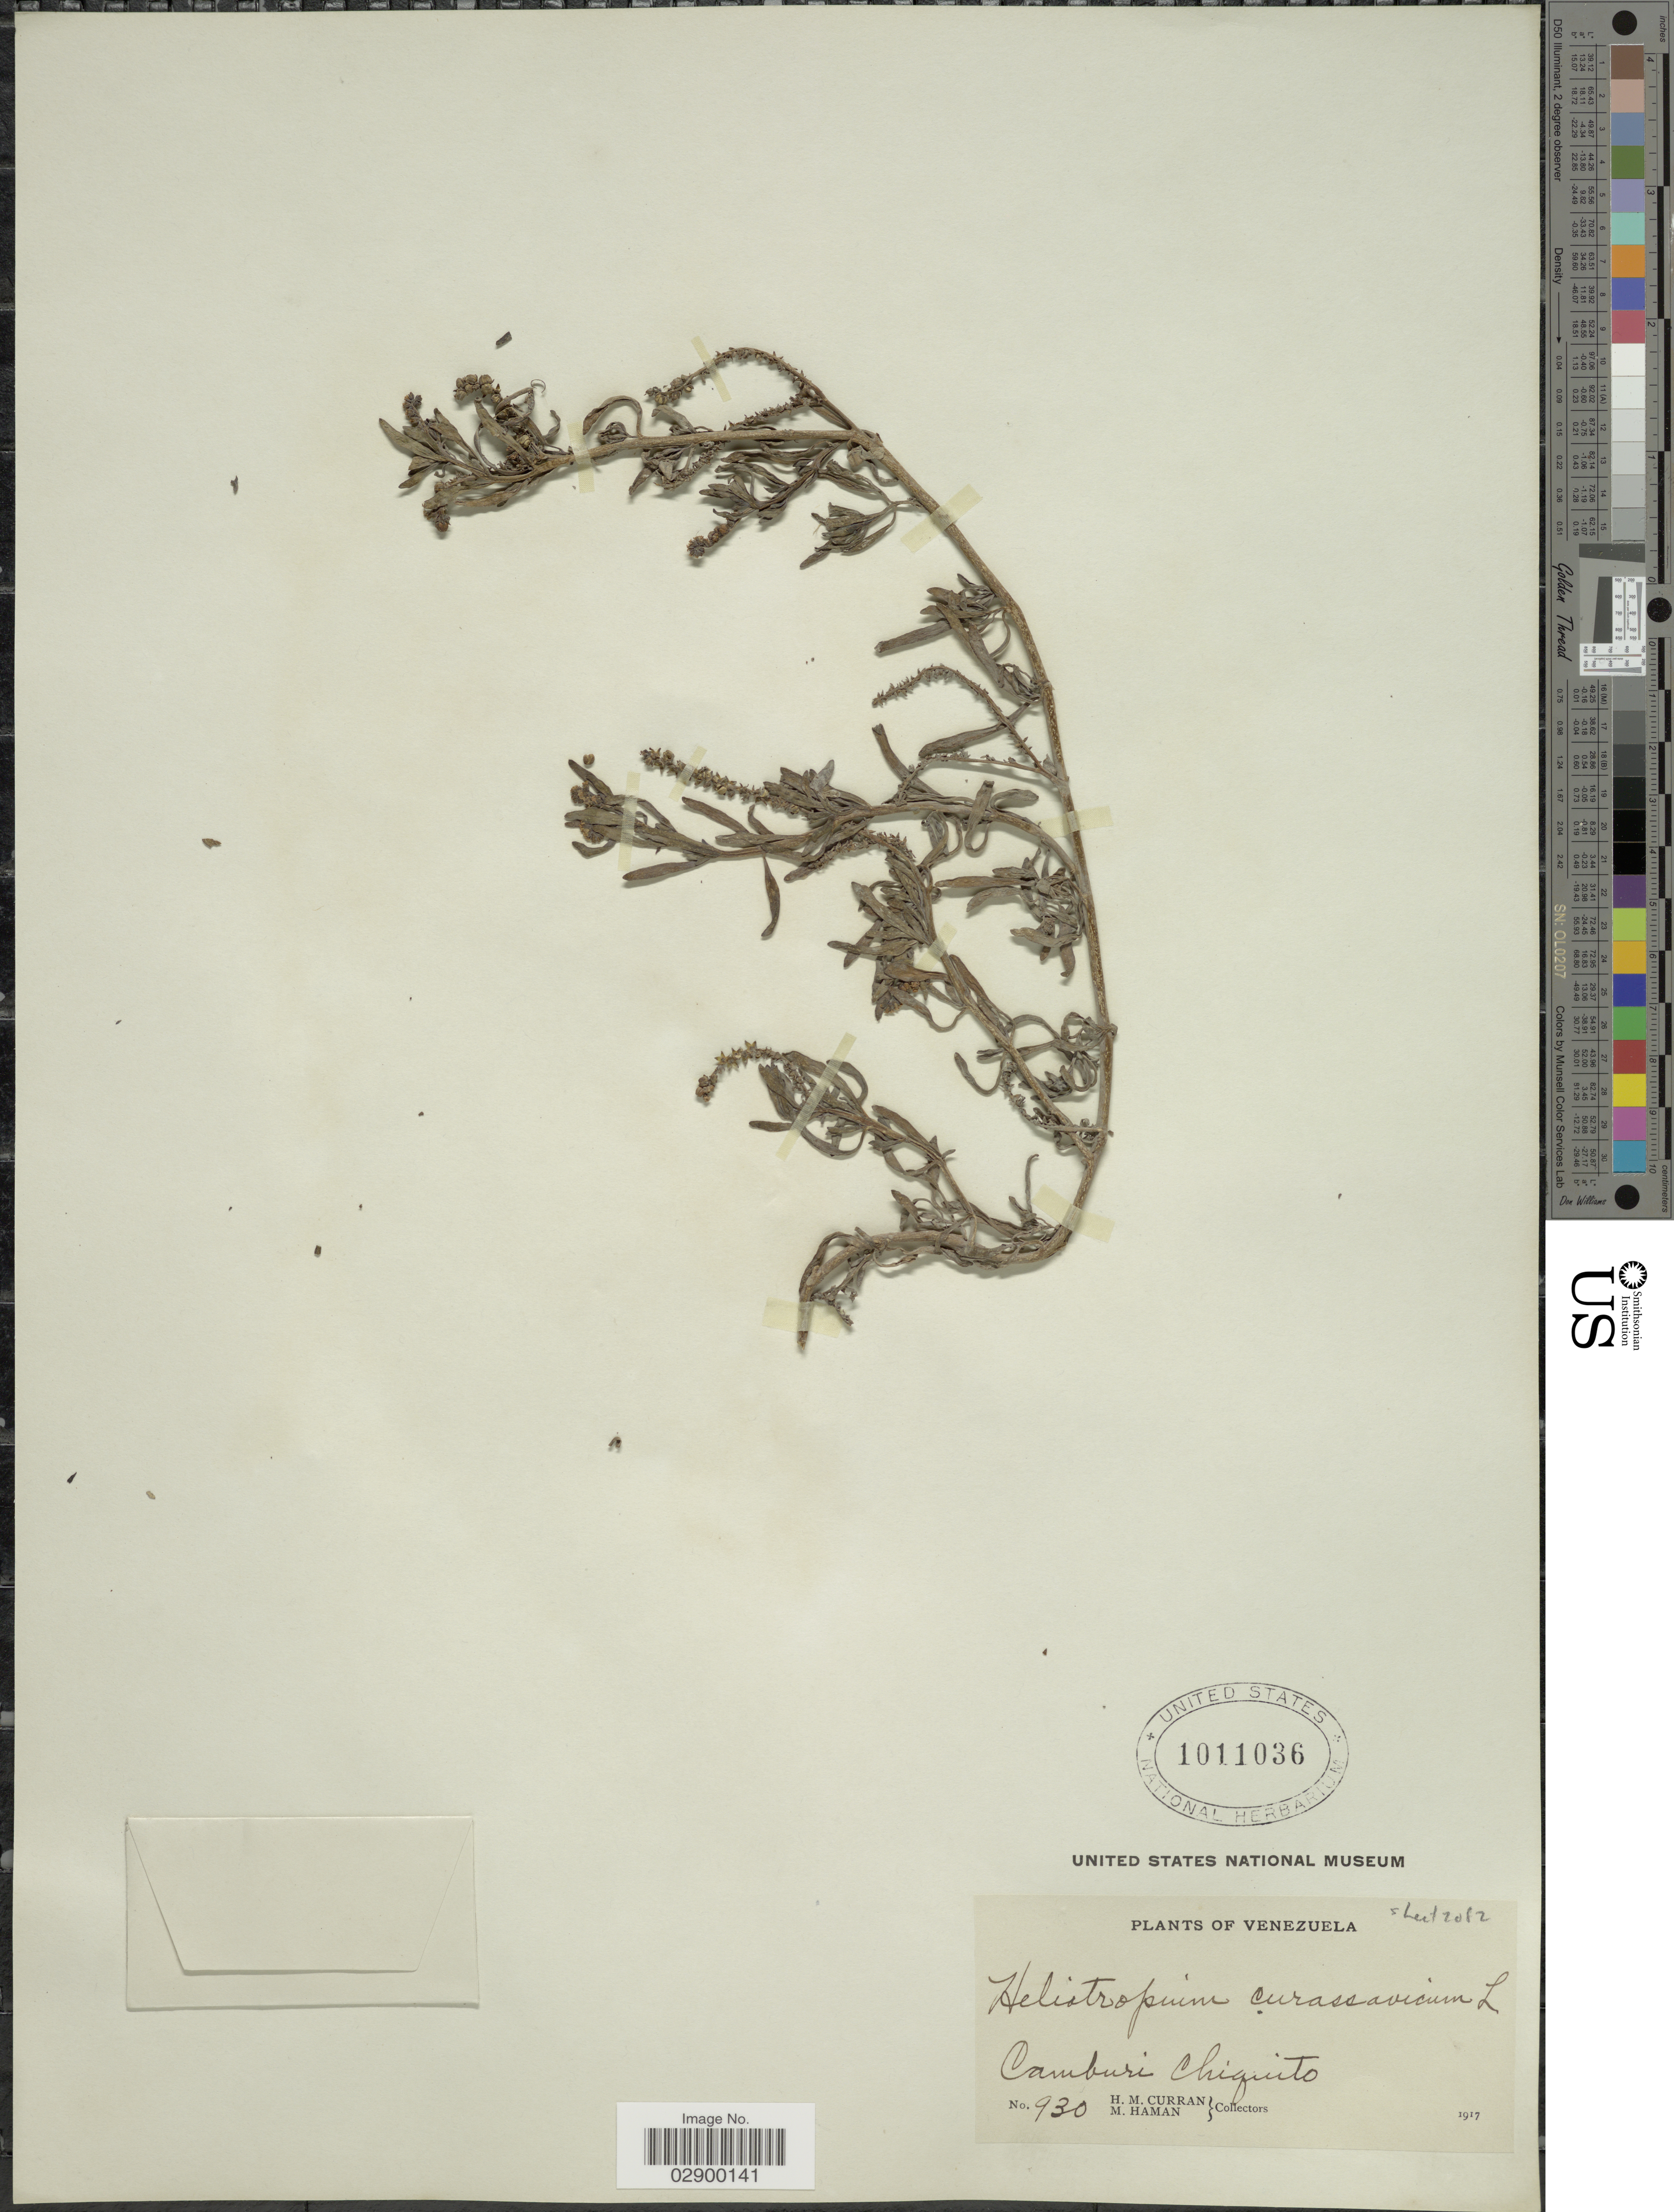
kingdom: Plantae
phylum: Tracheophyta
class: Magnoliopsida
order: Boraginales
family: Heliotropiaceae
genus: Heliotropium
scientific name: Heliotropium curassavicum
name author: L.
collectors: H. M. Curran & M. Haman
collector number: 930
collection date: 1917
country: Venezuela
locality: Camburi Chiquito.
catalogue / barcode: US 1011036